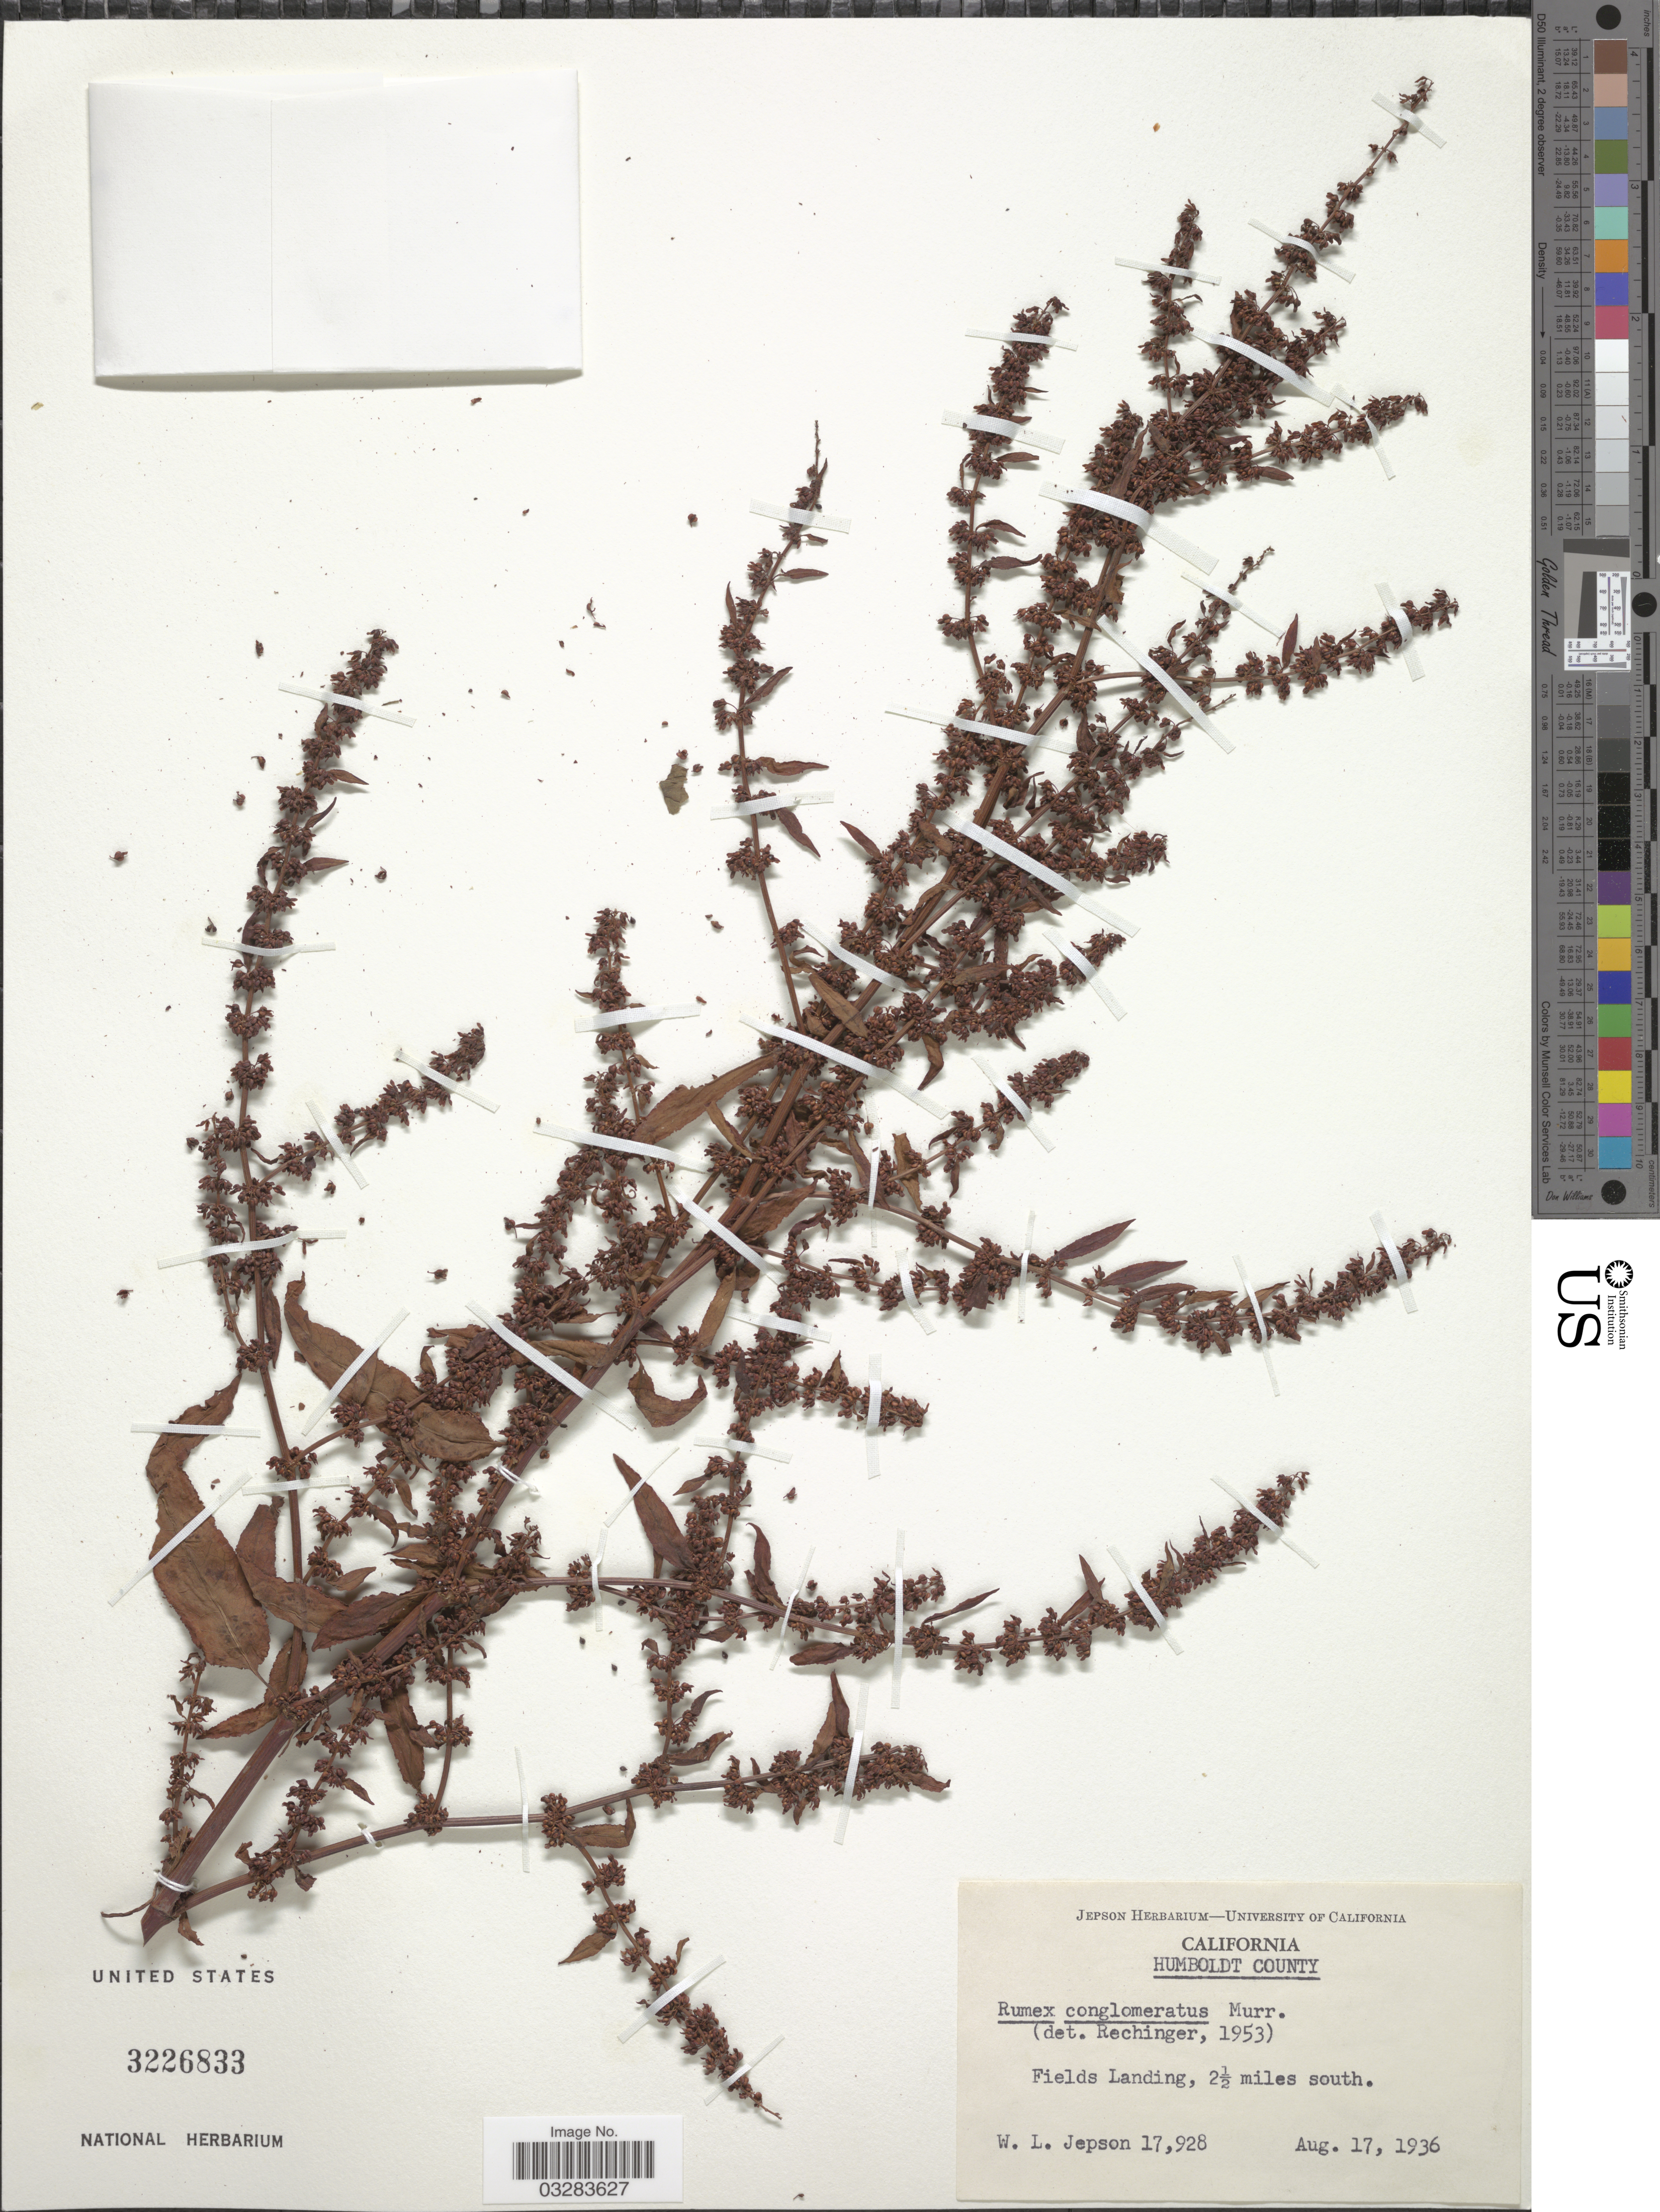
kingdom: Plantae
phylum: Tracheophyta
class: Magnoliopsida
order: Caryophyllales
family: Polygonaceae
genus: Rumex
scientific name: Rumex conglomeratus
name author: Murray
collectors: W. L. Jepson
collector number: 17928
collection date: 1936-08-17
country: United States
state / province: California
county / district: Humboldt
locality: Humboldt County. Fields Landing, 2½ miles south.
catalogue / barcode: US 3226833